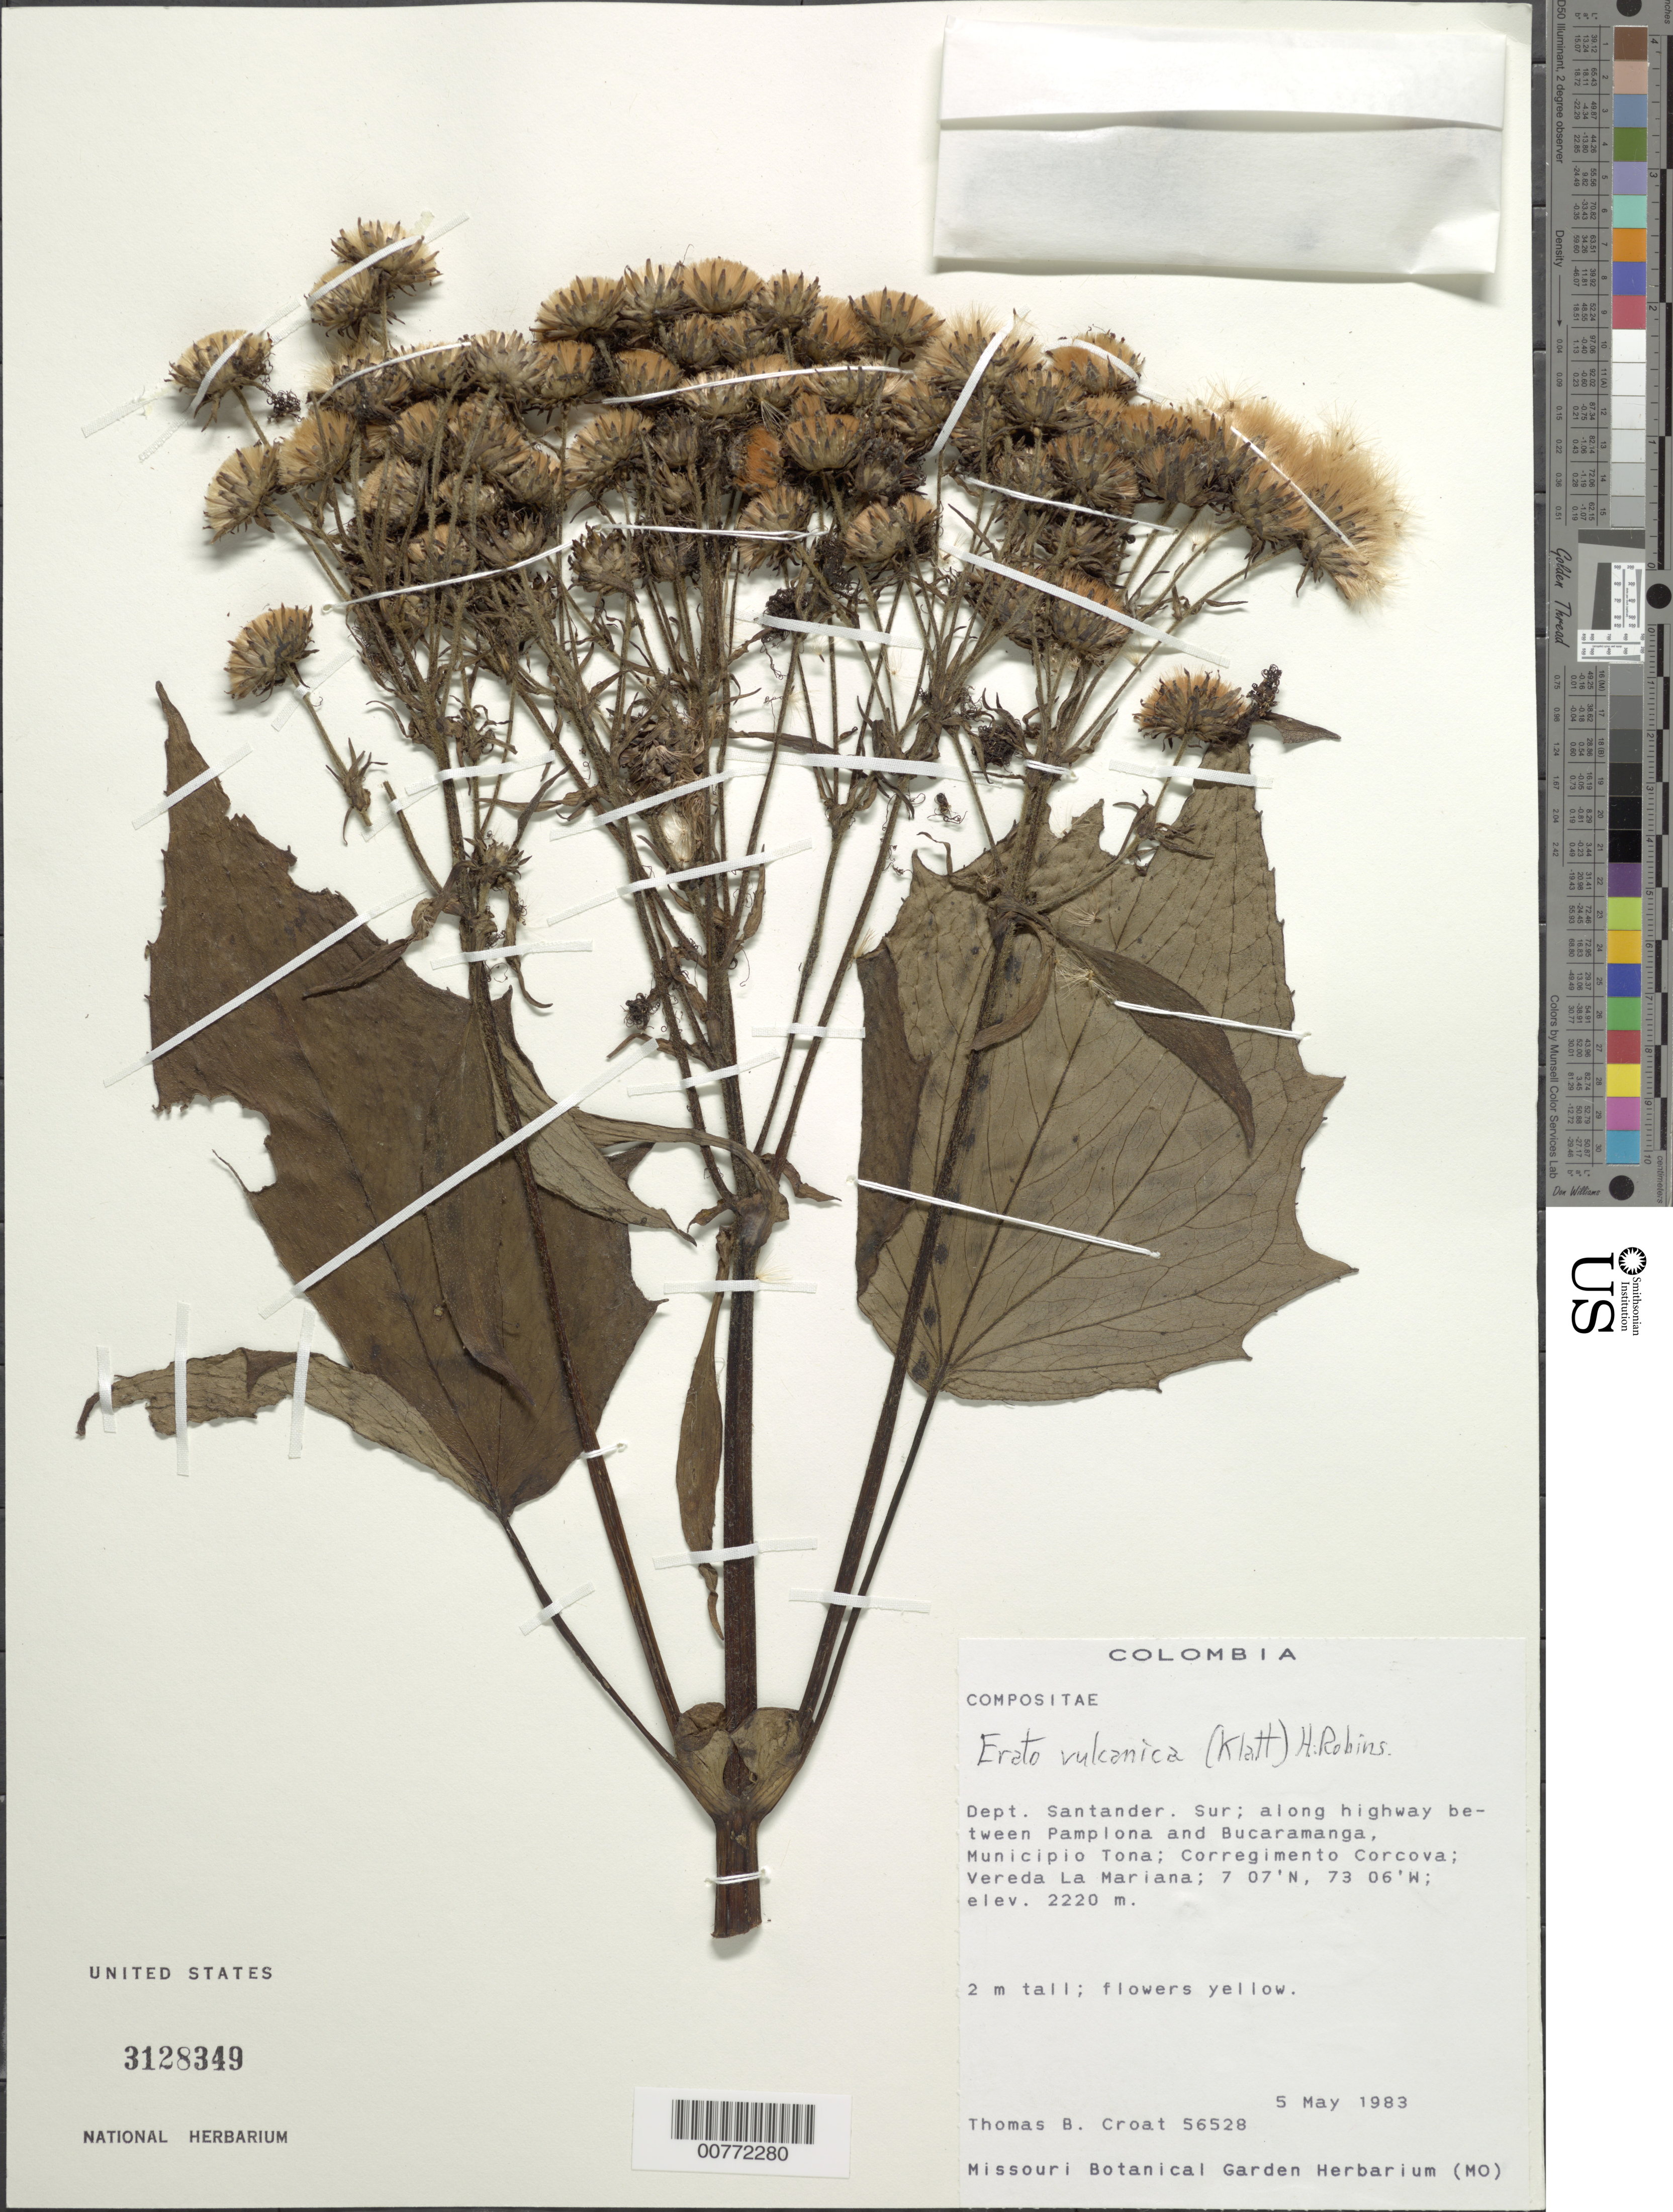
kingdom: Plantae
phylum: Tracheophyta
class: Magnoliopsida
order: Asterales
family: Asteraceae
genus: Erato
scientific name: Erato vulcanica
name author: (Klatt) H. Rob.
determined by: Robinson, Harold E., (US)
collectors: T. B. Croat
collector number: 56528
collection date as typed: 5-May-83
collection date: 1983-05-05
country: Colombia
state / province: Santander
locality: Mpio Tona; highway between Pamplona and Bucaramanga; Corregimento Corcova; Vereda La Mariana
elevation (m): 2220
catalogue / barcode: US 3128349